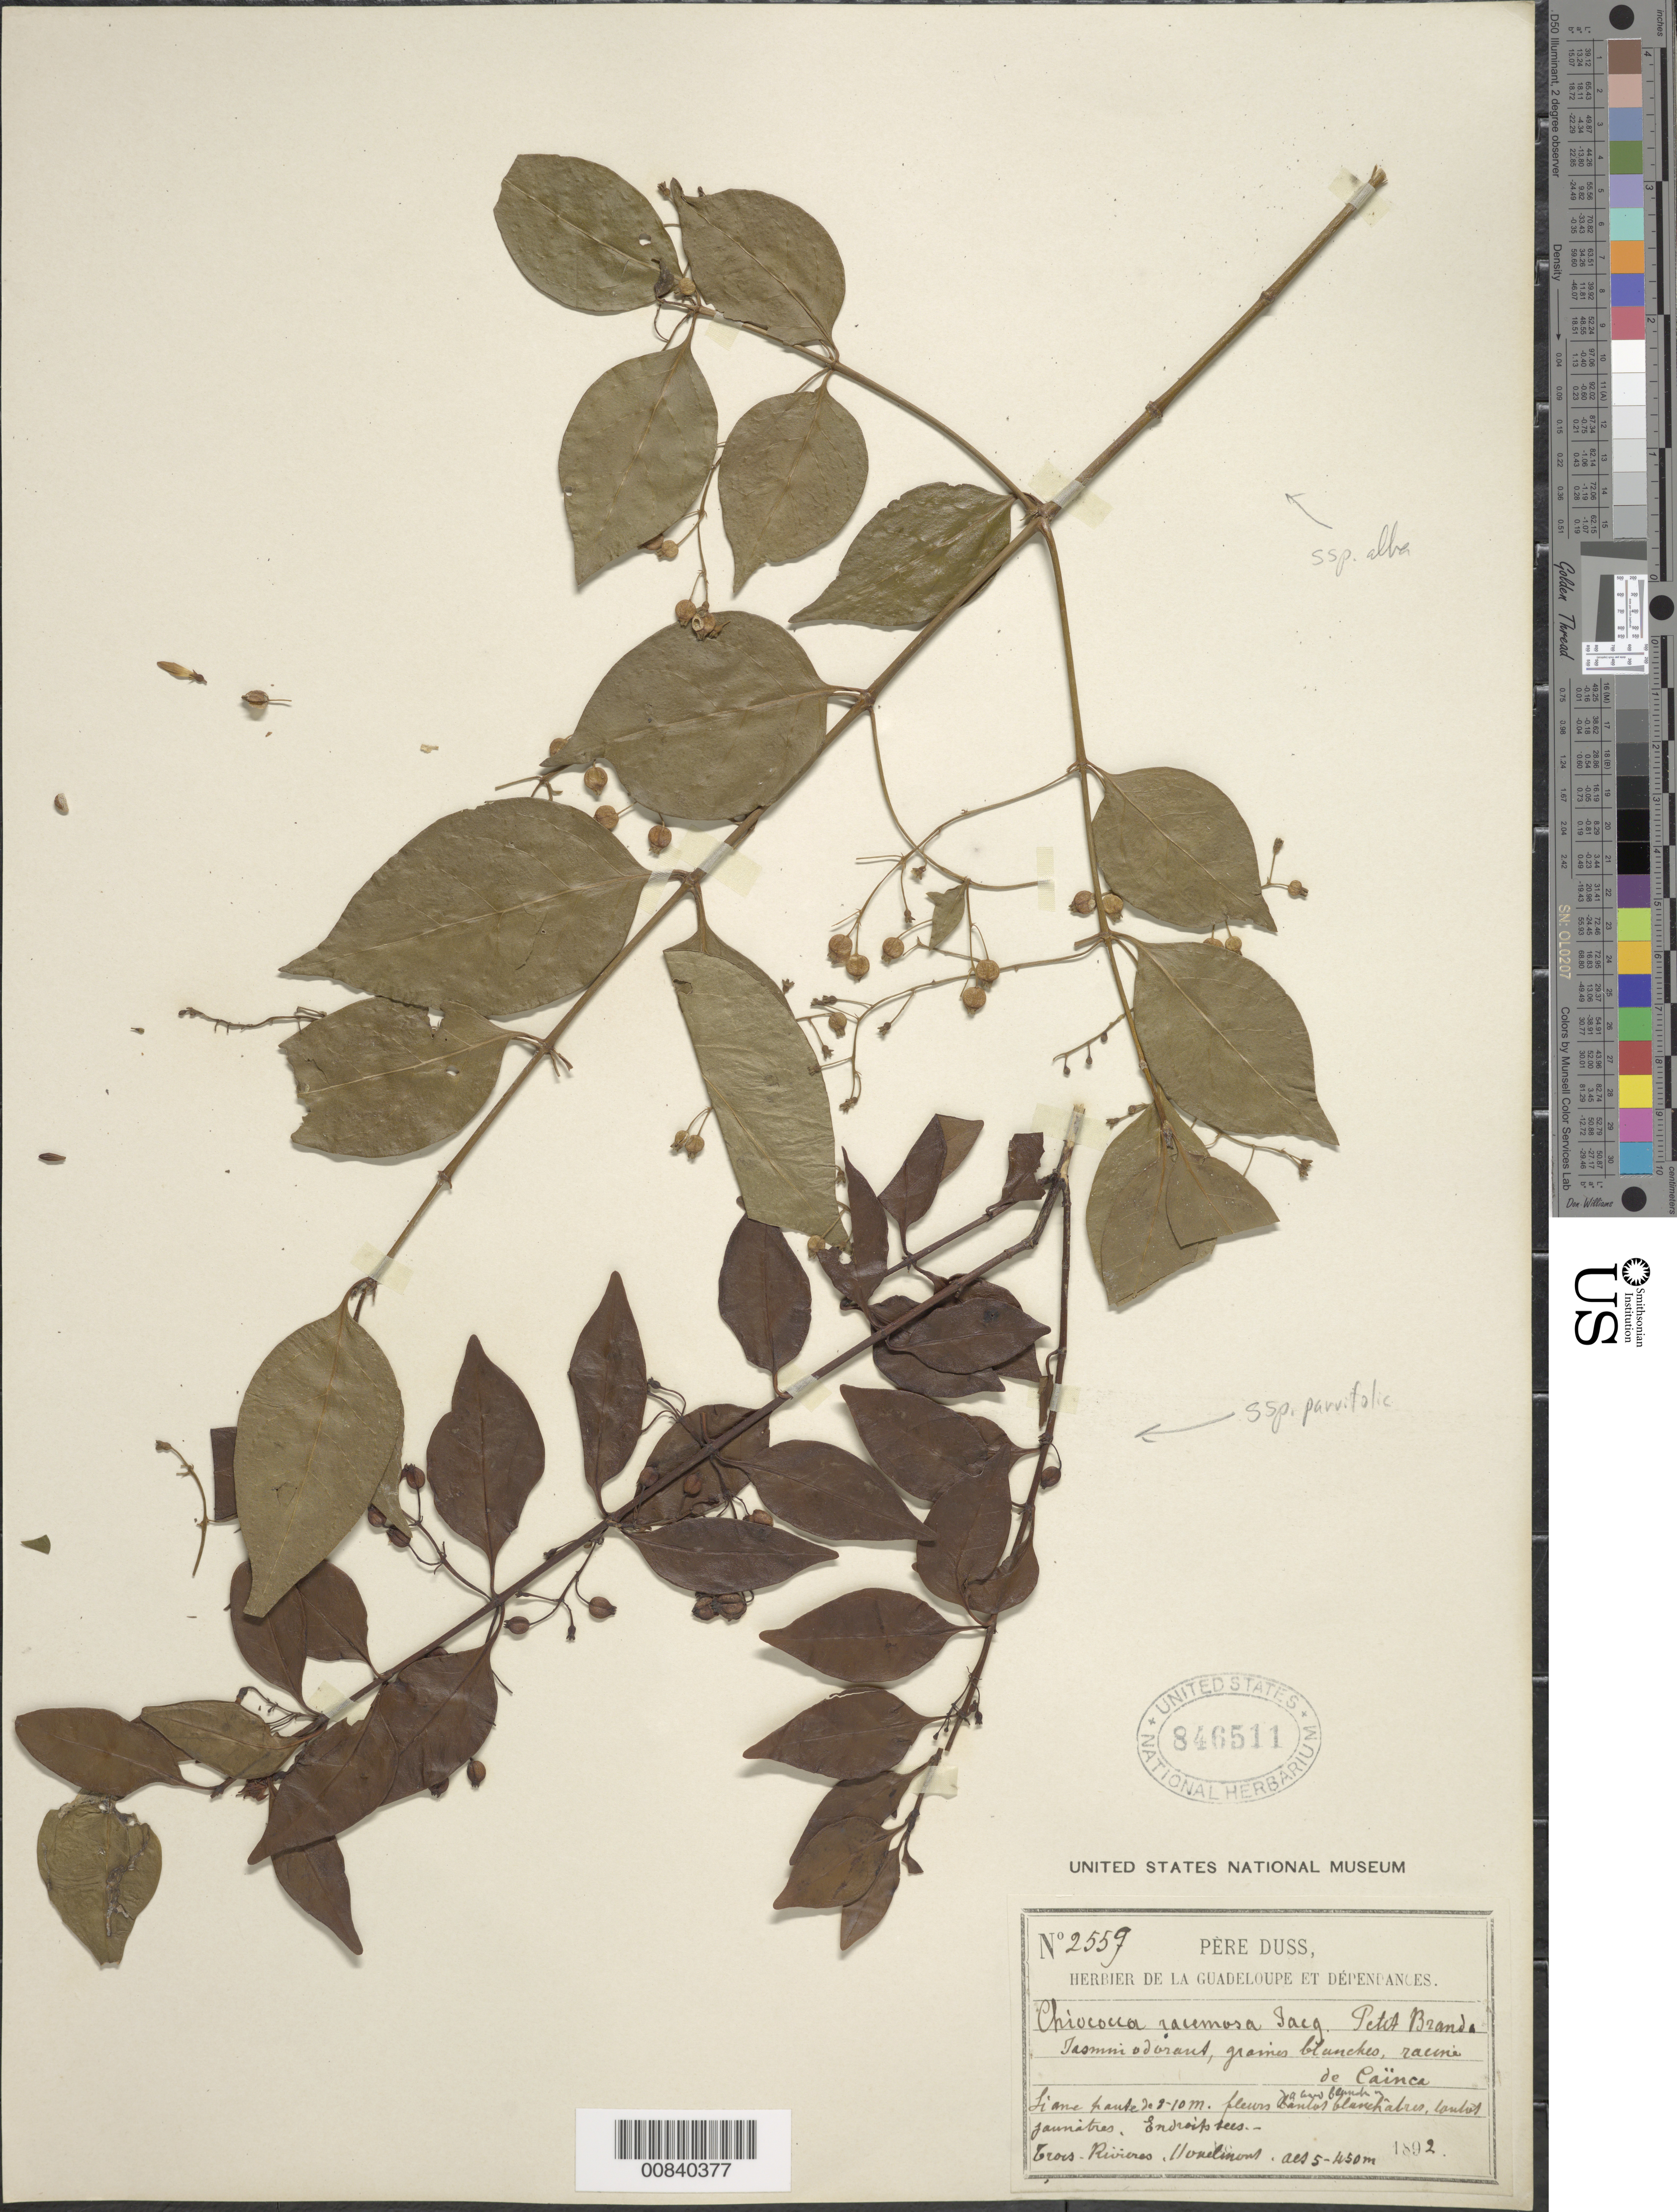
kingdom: Plantae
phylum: Tracheophyta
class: Magnoliopsida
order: Gentianales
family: Rubiaceae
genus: Chiococca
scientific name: Chiococca alba subsp. alba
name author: (L.) Hitchc.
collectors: Père Duss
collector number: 2559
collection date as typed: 1892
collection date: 1892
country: Guadeloupe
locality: Trois - Rivieres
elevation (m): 5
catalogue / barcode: US 846511